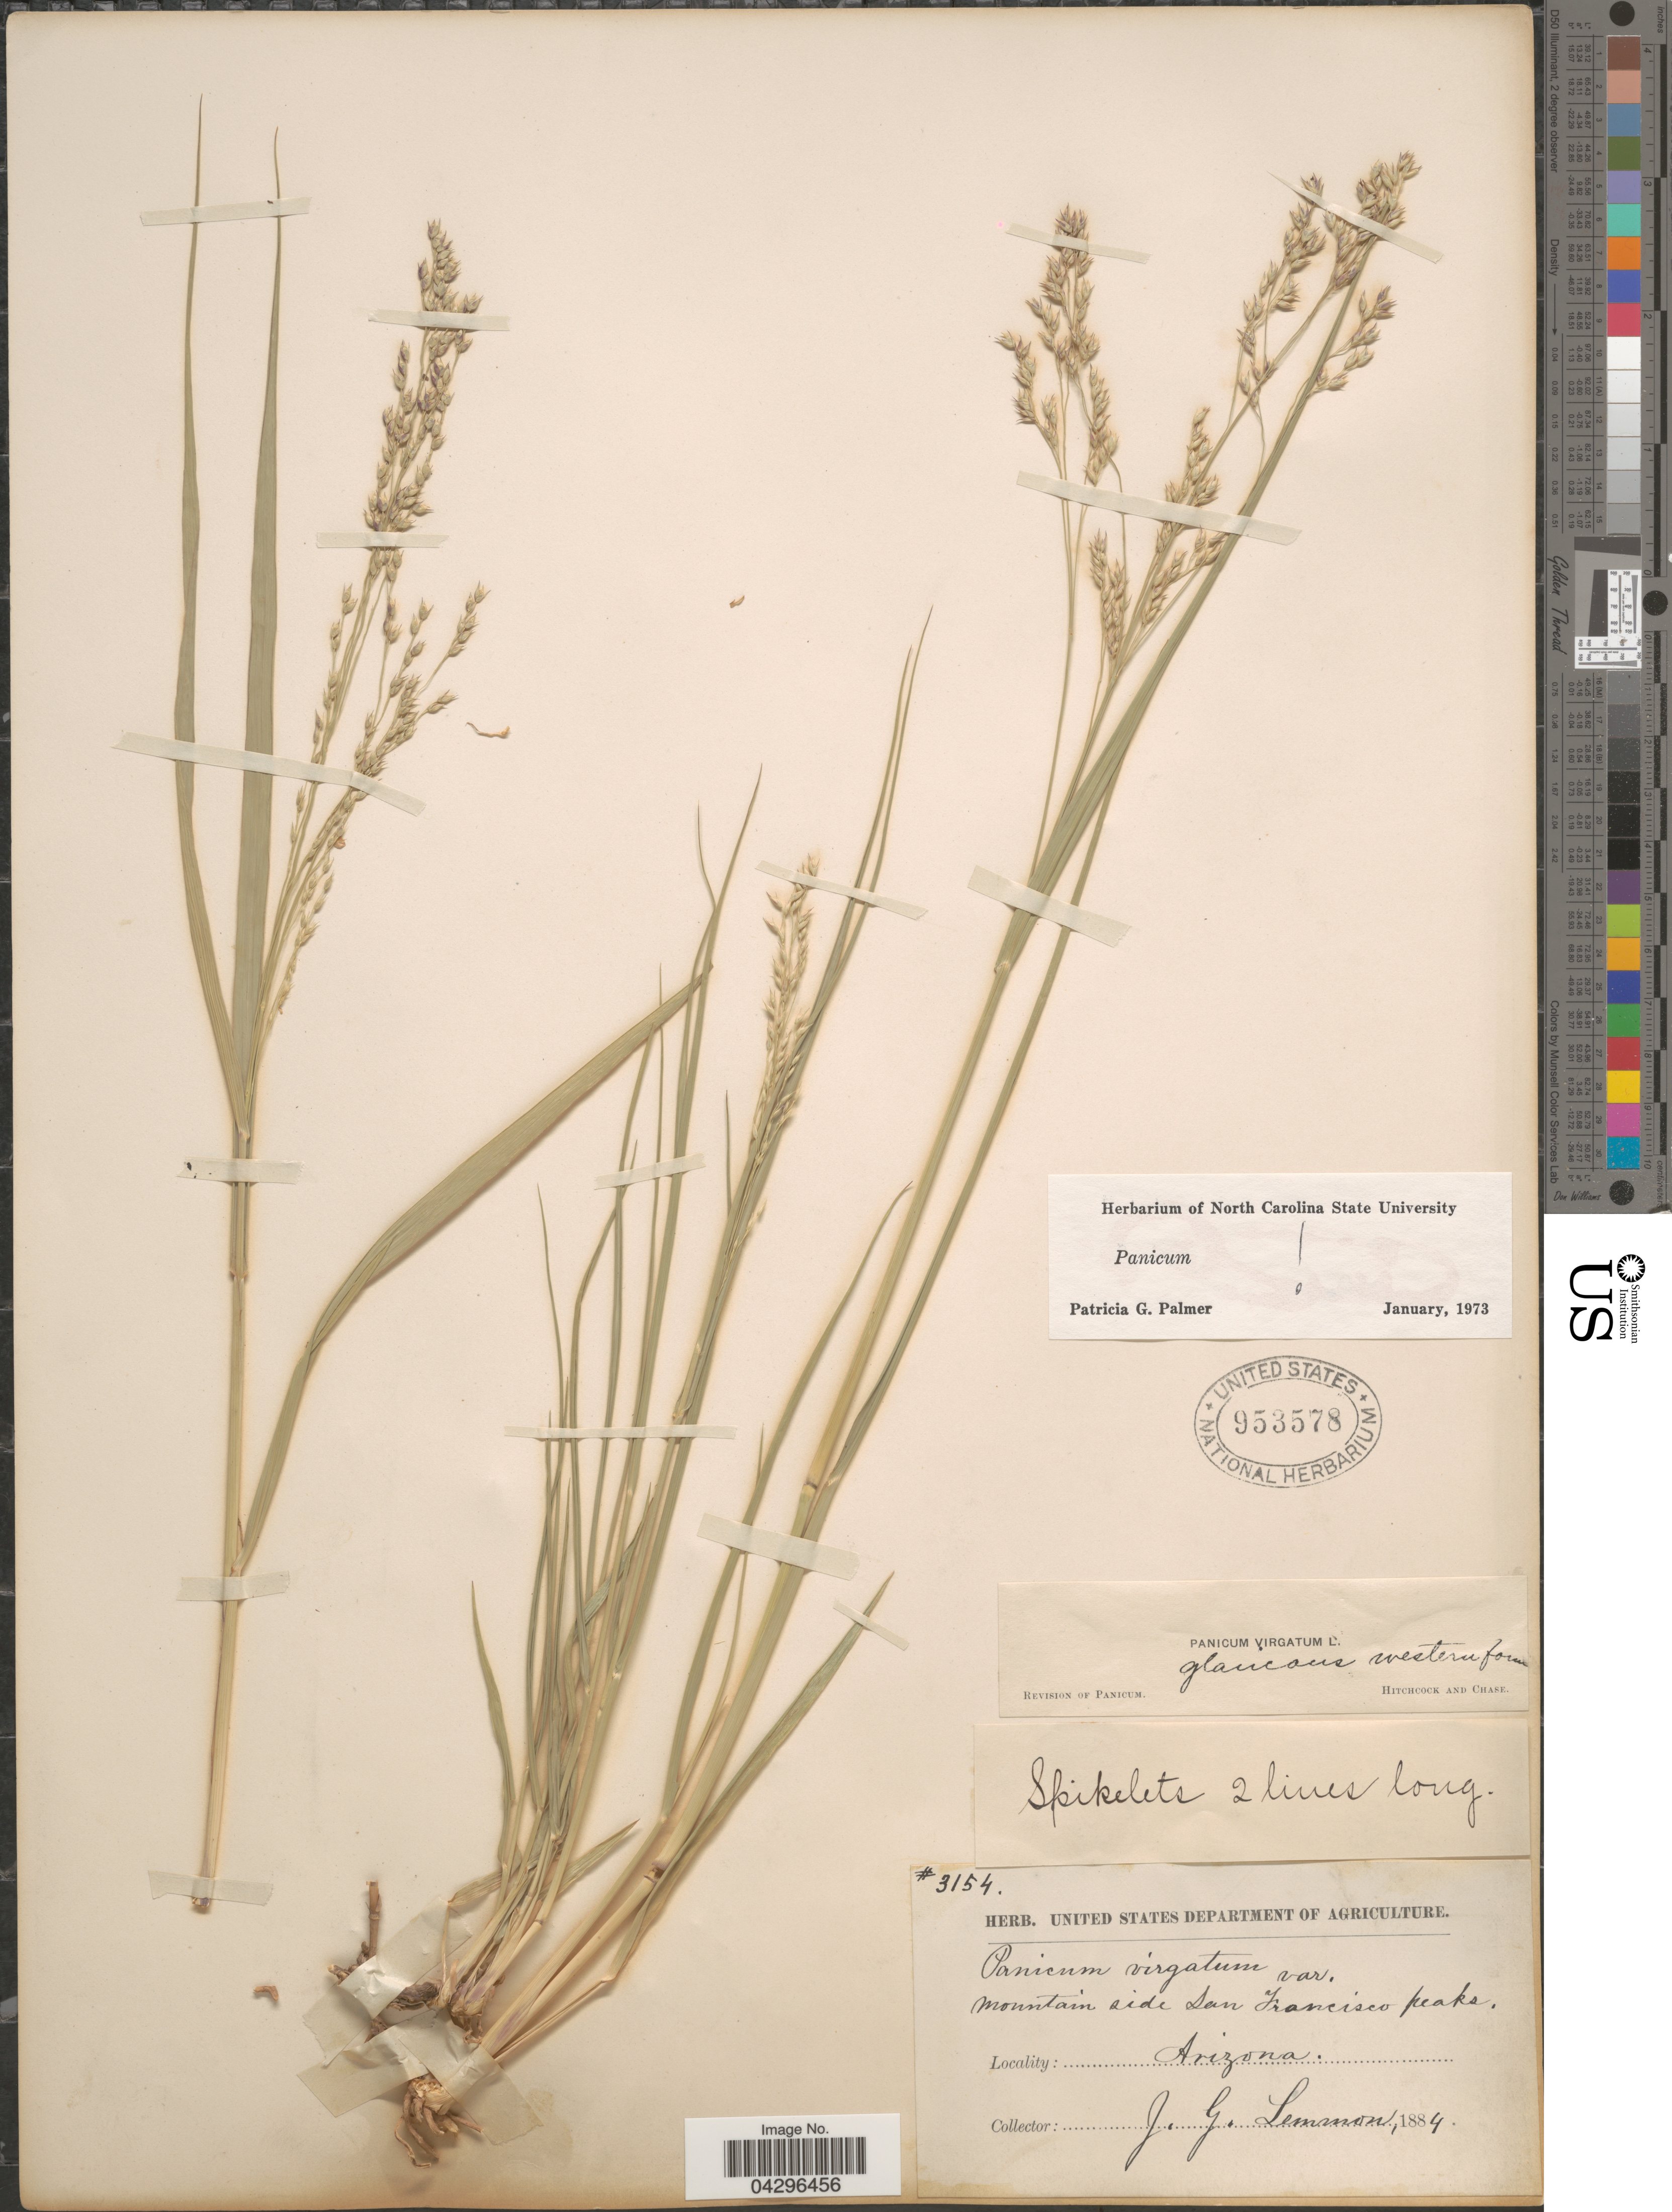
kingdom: Plantae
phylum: Tracheophyta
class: Liliopsida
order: Poales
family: Poaceae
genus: Panicum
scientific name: Panicum virgatum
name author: L.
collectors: J. Lemmon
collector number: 3154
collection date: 1884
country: United States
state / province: Arizona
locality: Mountain side San Francisco peaks.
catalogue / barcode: US 953578